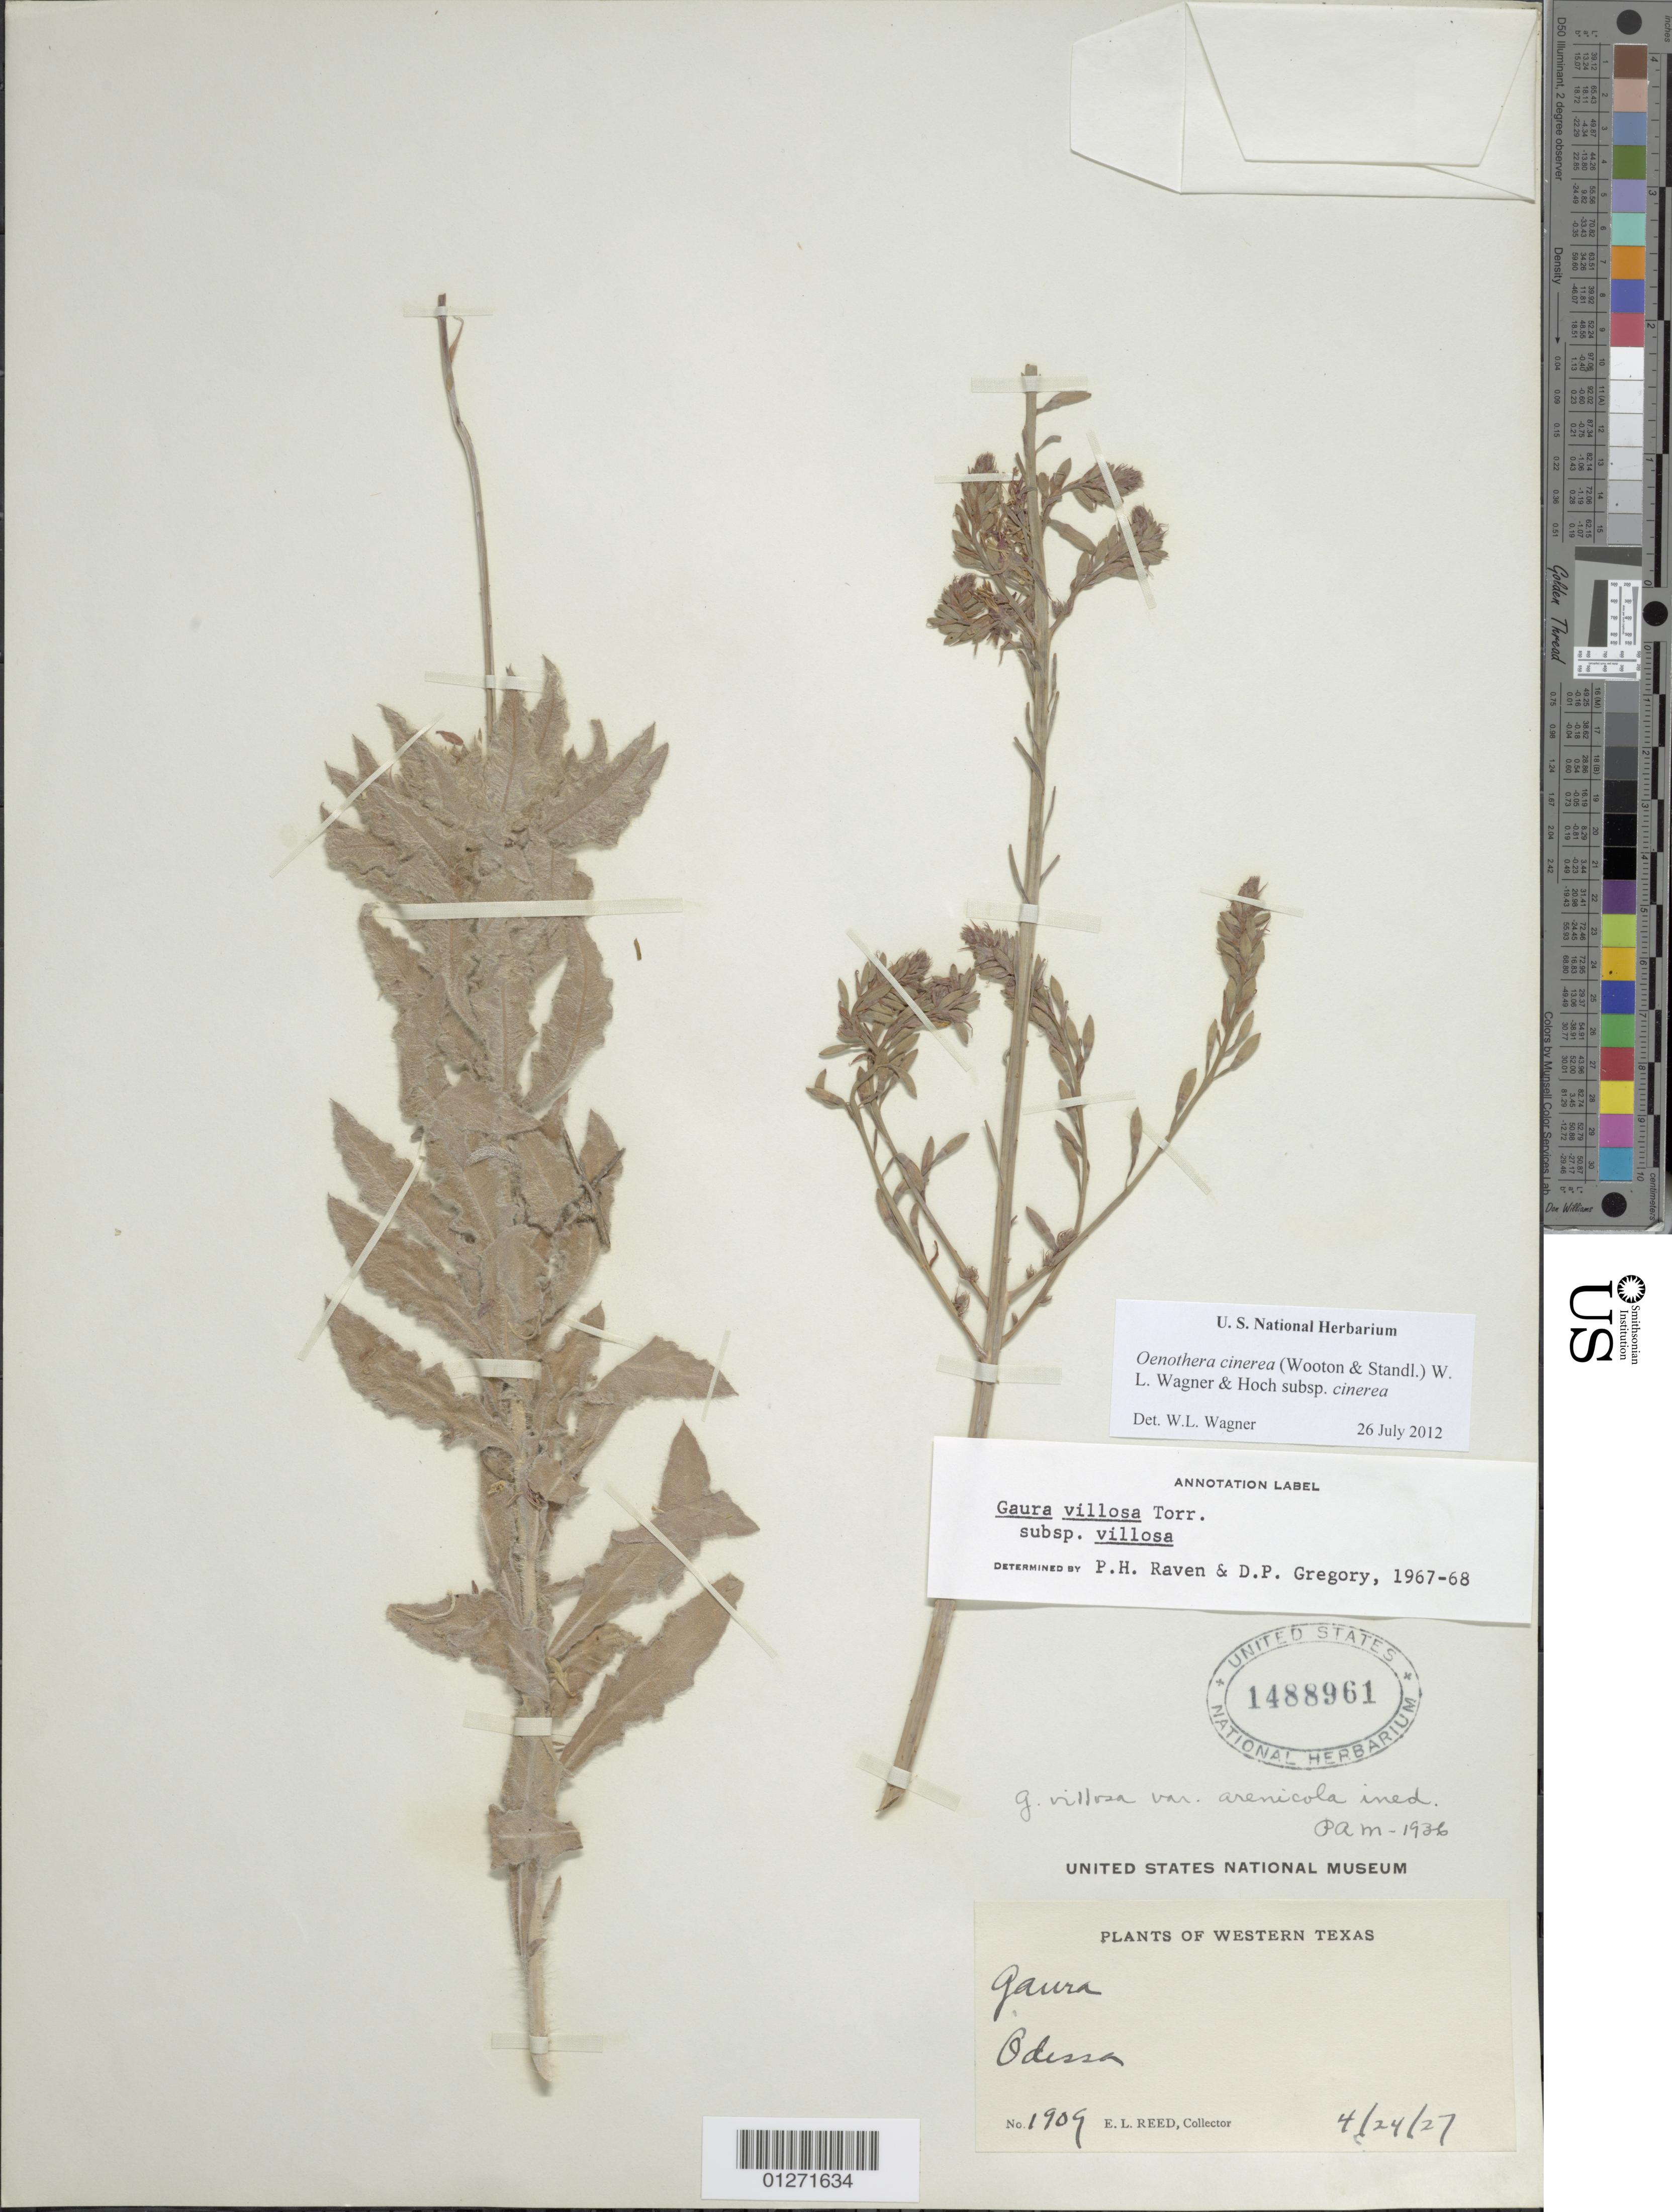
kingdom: Plantae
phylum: Tracheophyta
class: Magnoliopsida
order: Myrtales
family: Onagraceae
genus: Oenothera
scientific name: Oenothera cinerea subsp. cinerea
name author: (Wooton & Standl.) W.L. Wagner & Hoch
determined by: Wagner, W. L., (BOT), Smithsonian Institution - National Museum of Natural History (UNITED STATES)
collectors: E. Reed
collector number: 1909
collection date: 1927-04-24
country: United States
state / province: Texas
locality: Odessa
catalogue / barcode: US 1488961